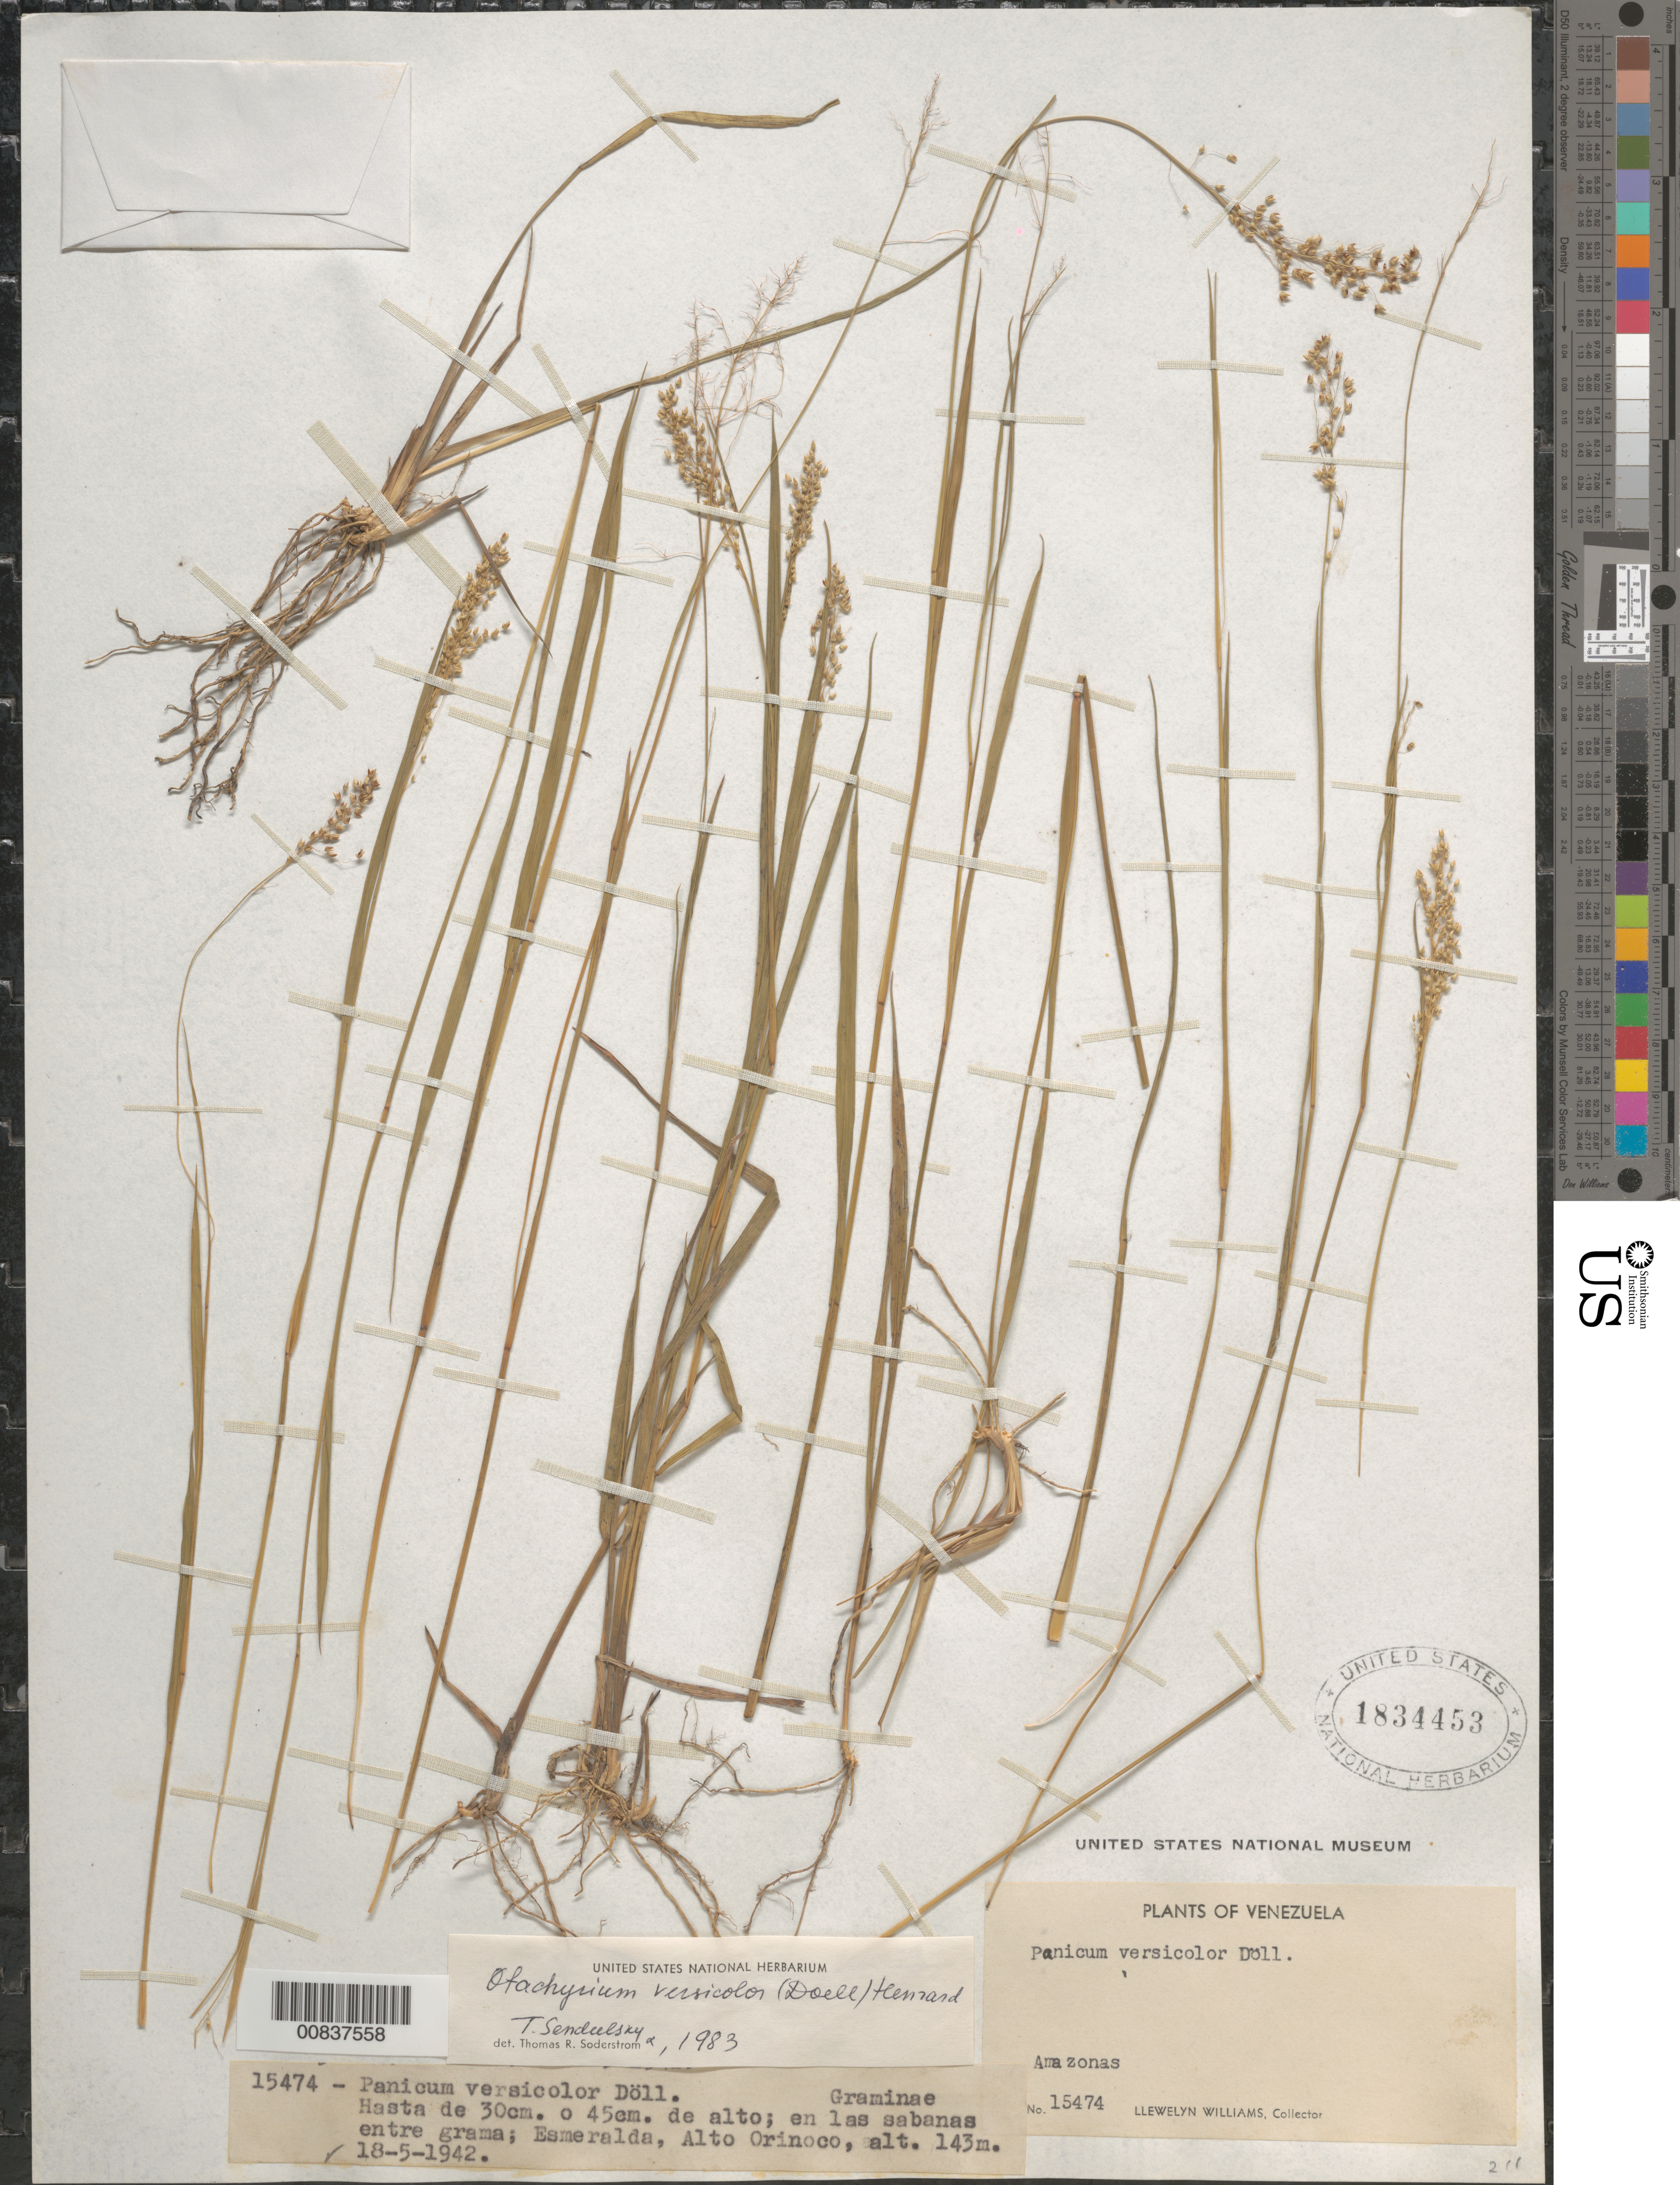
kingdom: Plantae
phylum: Tracheophyta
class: Liliopsida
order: Poales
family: Poaceae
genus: Otachyrium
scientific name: Otachyrium versicolor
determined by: Soderstrom, T. R.; Sendulsky, T.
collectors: Ll. Williams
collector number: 15474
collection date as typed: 18-May-42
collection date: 1942-05-18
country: Venezuela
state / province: Amazonas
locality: Esmeralda, Alto Orinoco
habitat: Sabanas entre grama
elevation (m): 143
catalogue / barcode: US 1834453